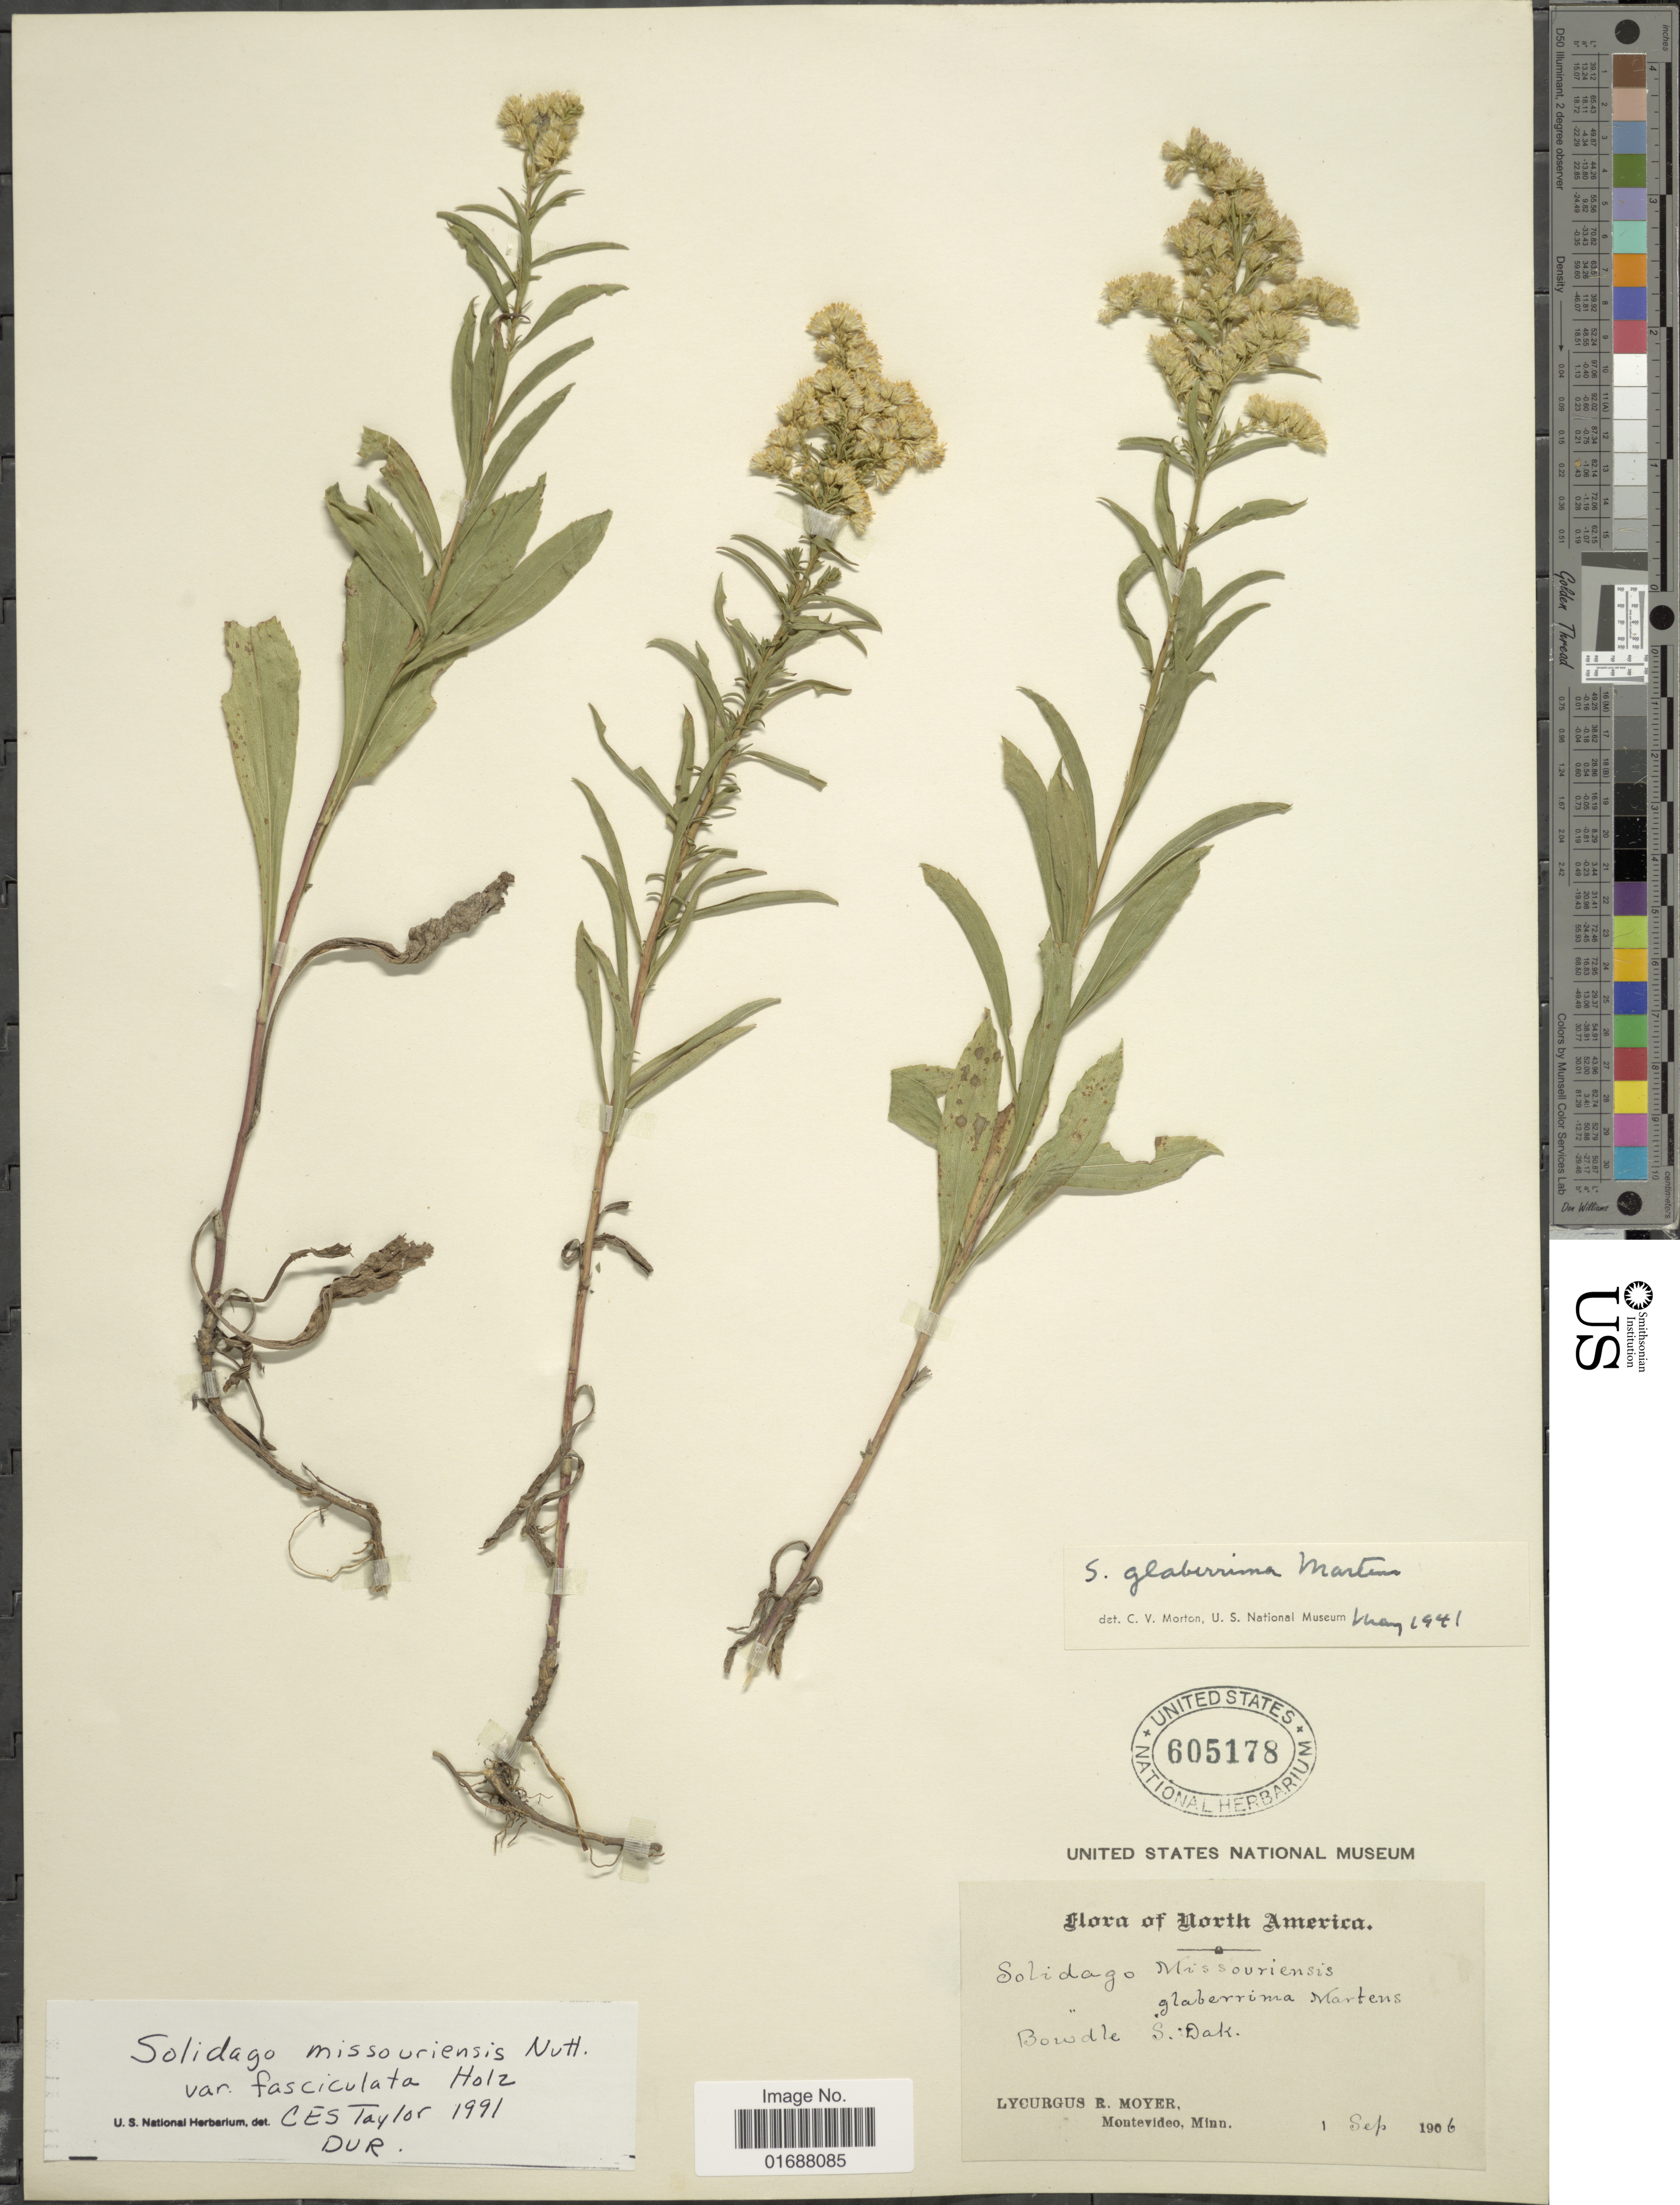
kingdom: Plantae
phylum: Tracheophyta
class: Magnoliopsida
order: Asterales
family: Asteraceae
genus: Solidago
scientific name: Solidago missouriensis var. fasciculata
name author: Holz.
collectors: L. Moyer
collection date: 1906-09-01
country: United States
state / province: South Dakota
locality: North America, Bowdle S. Dak.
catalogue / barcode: US 605178